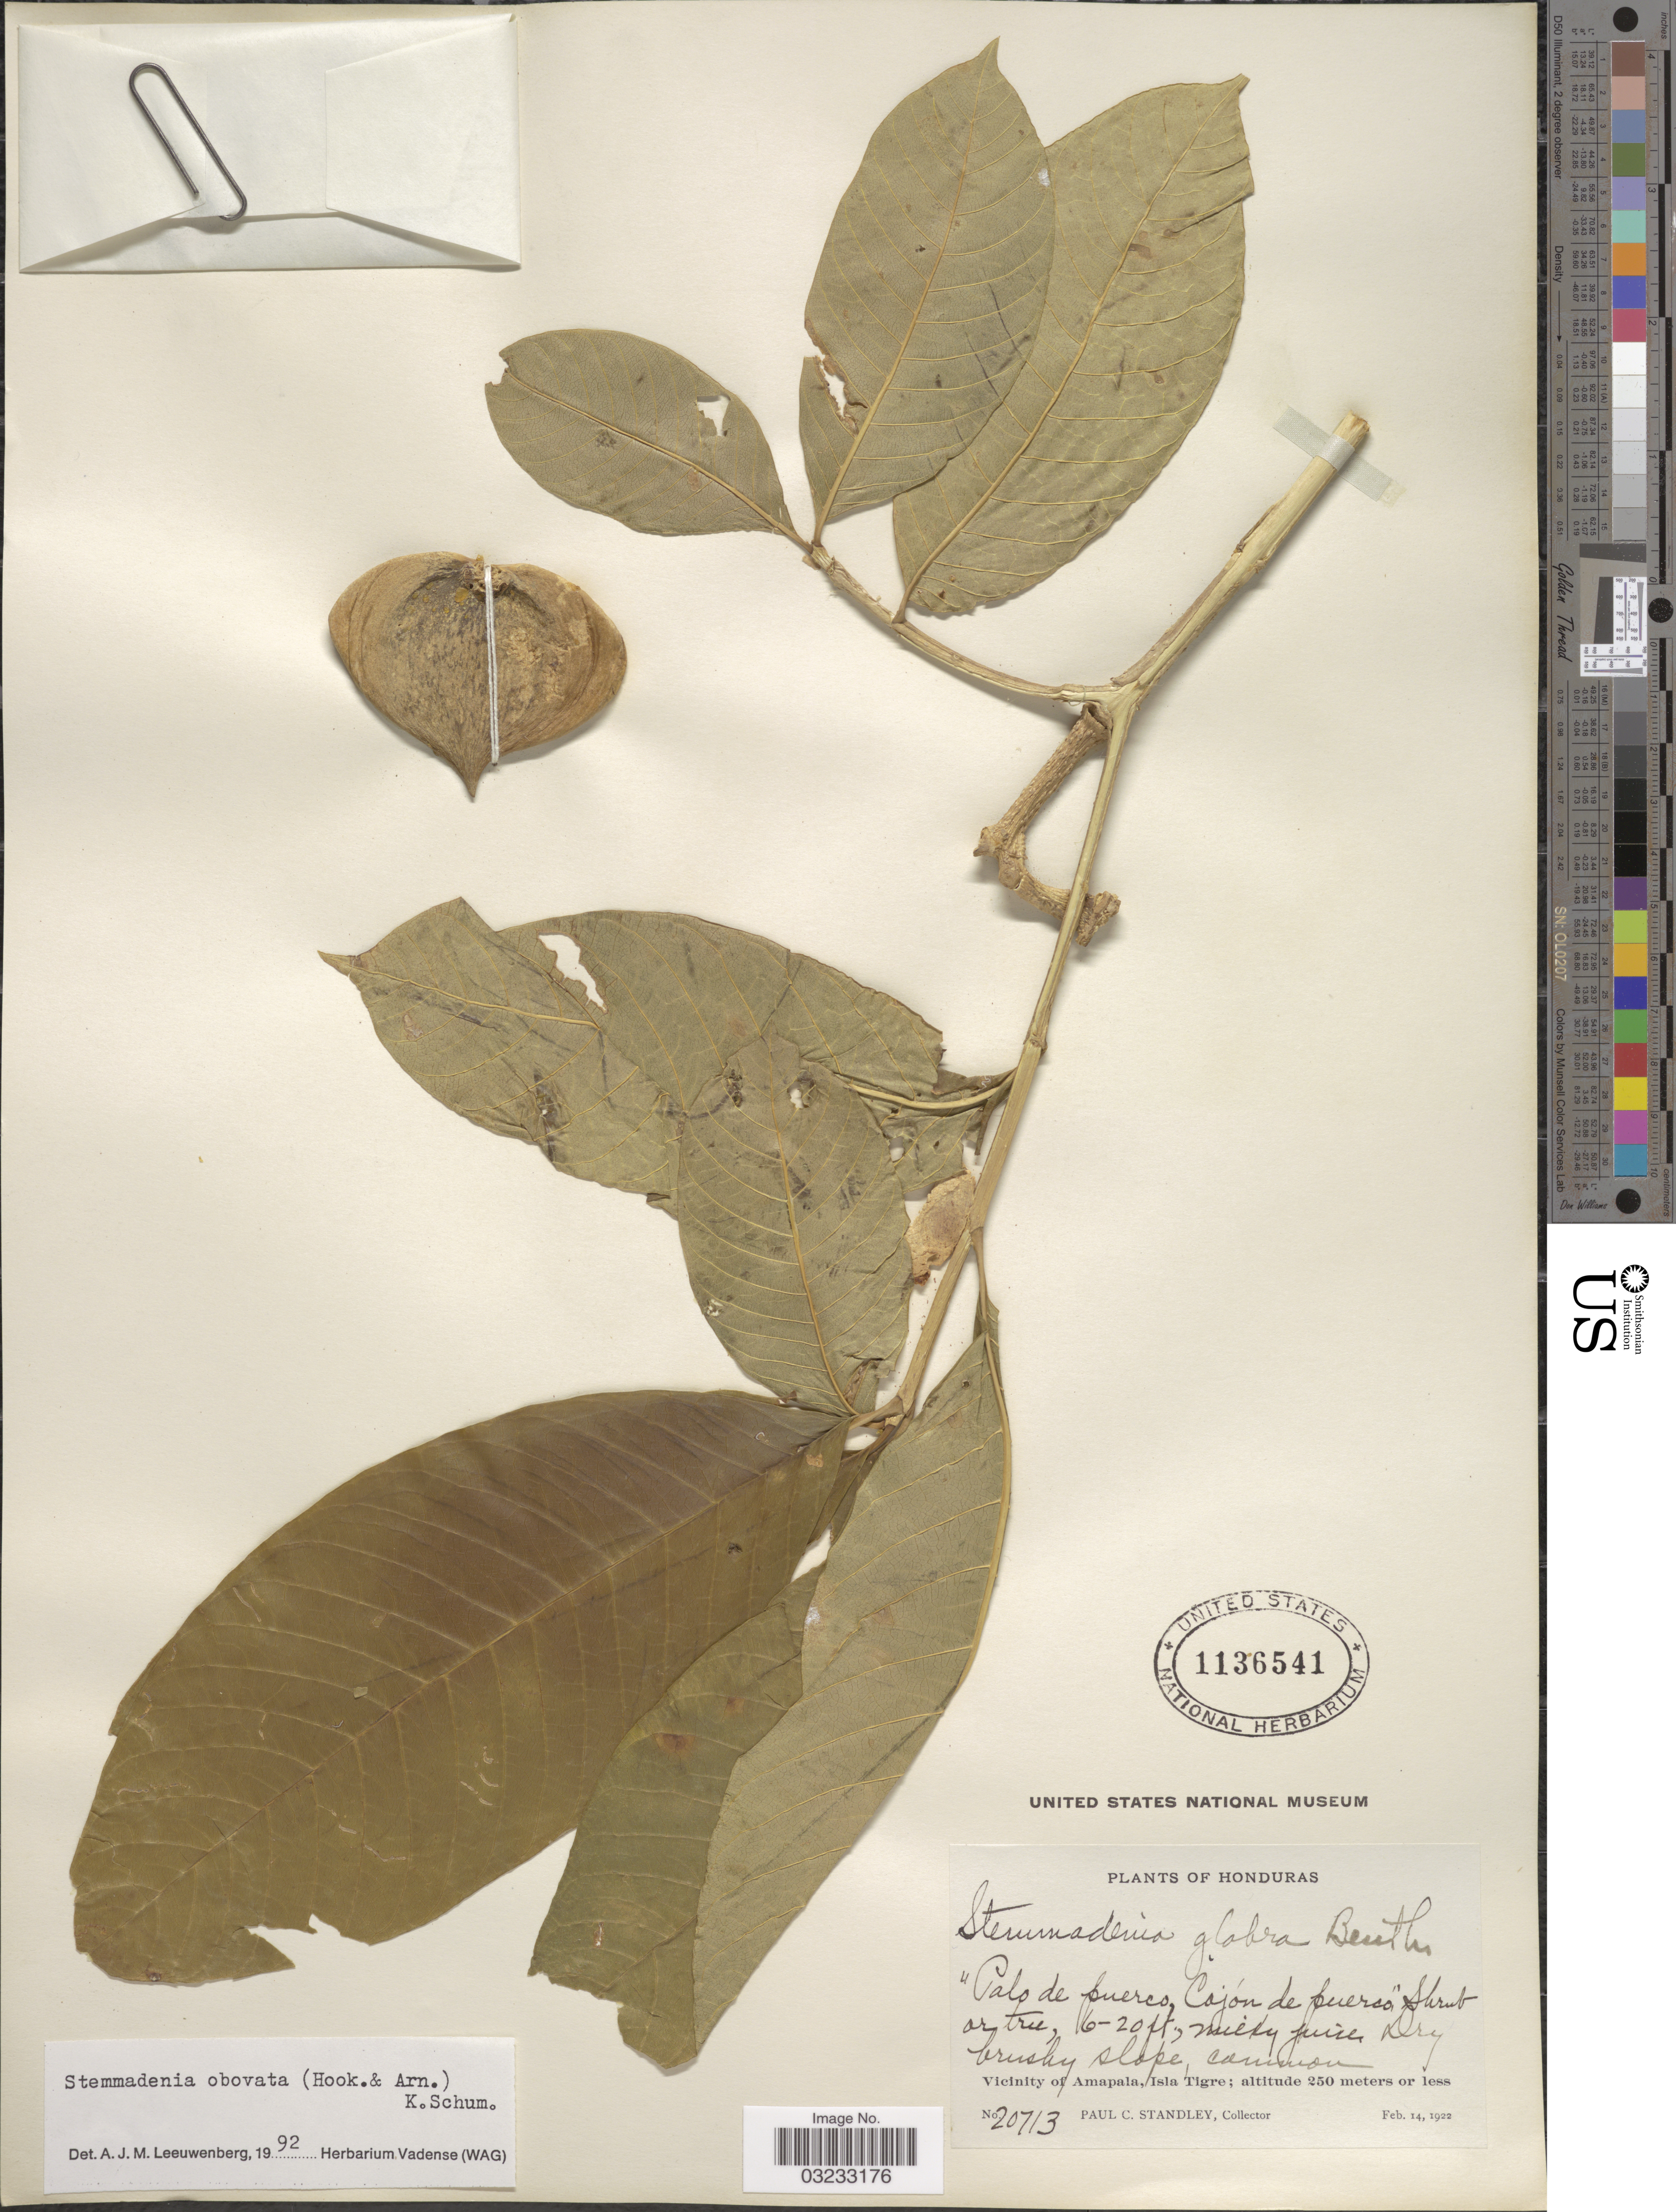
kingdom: Plantae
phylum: Tracheophyta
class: Magnoliopsida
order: Gentianales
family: Apocynaceae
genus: Stemmadenia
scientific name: Stemmadenia obovata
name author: (Hook. & Arn.) K. Schum.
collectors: P. C. Standley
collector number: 20713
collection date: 1922-02-14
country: Honduras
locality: Vicinity of Amapala, Isla Tigre.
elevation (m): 250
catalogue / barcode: US 1136541